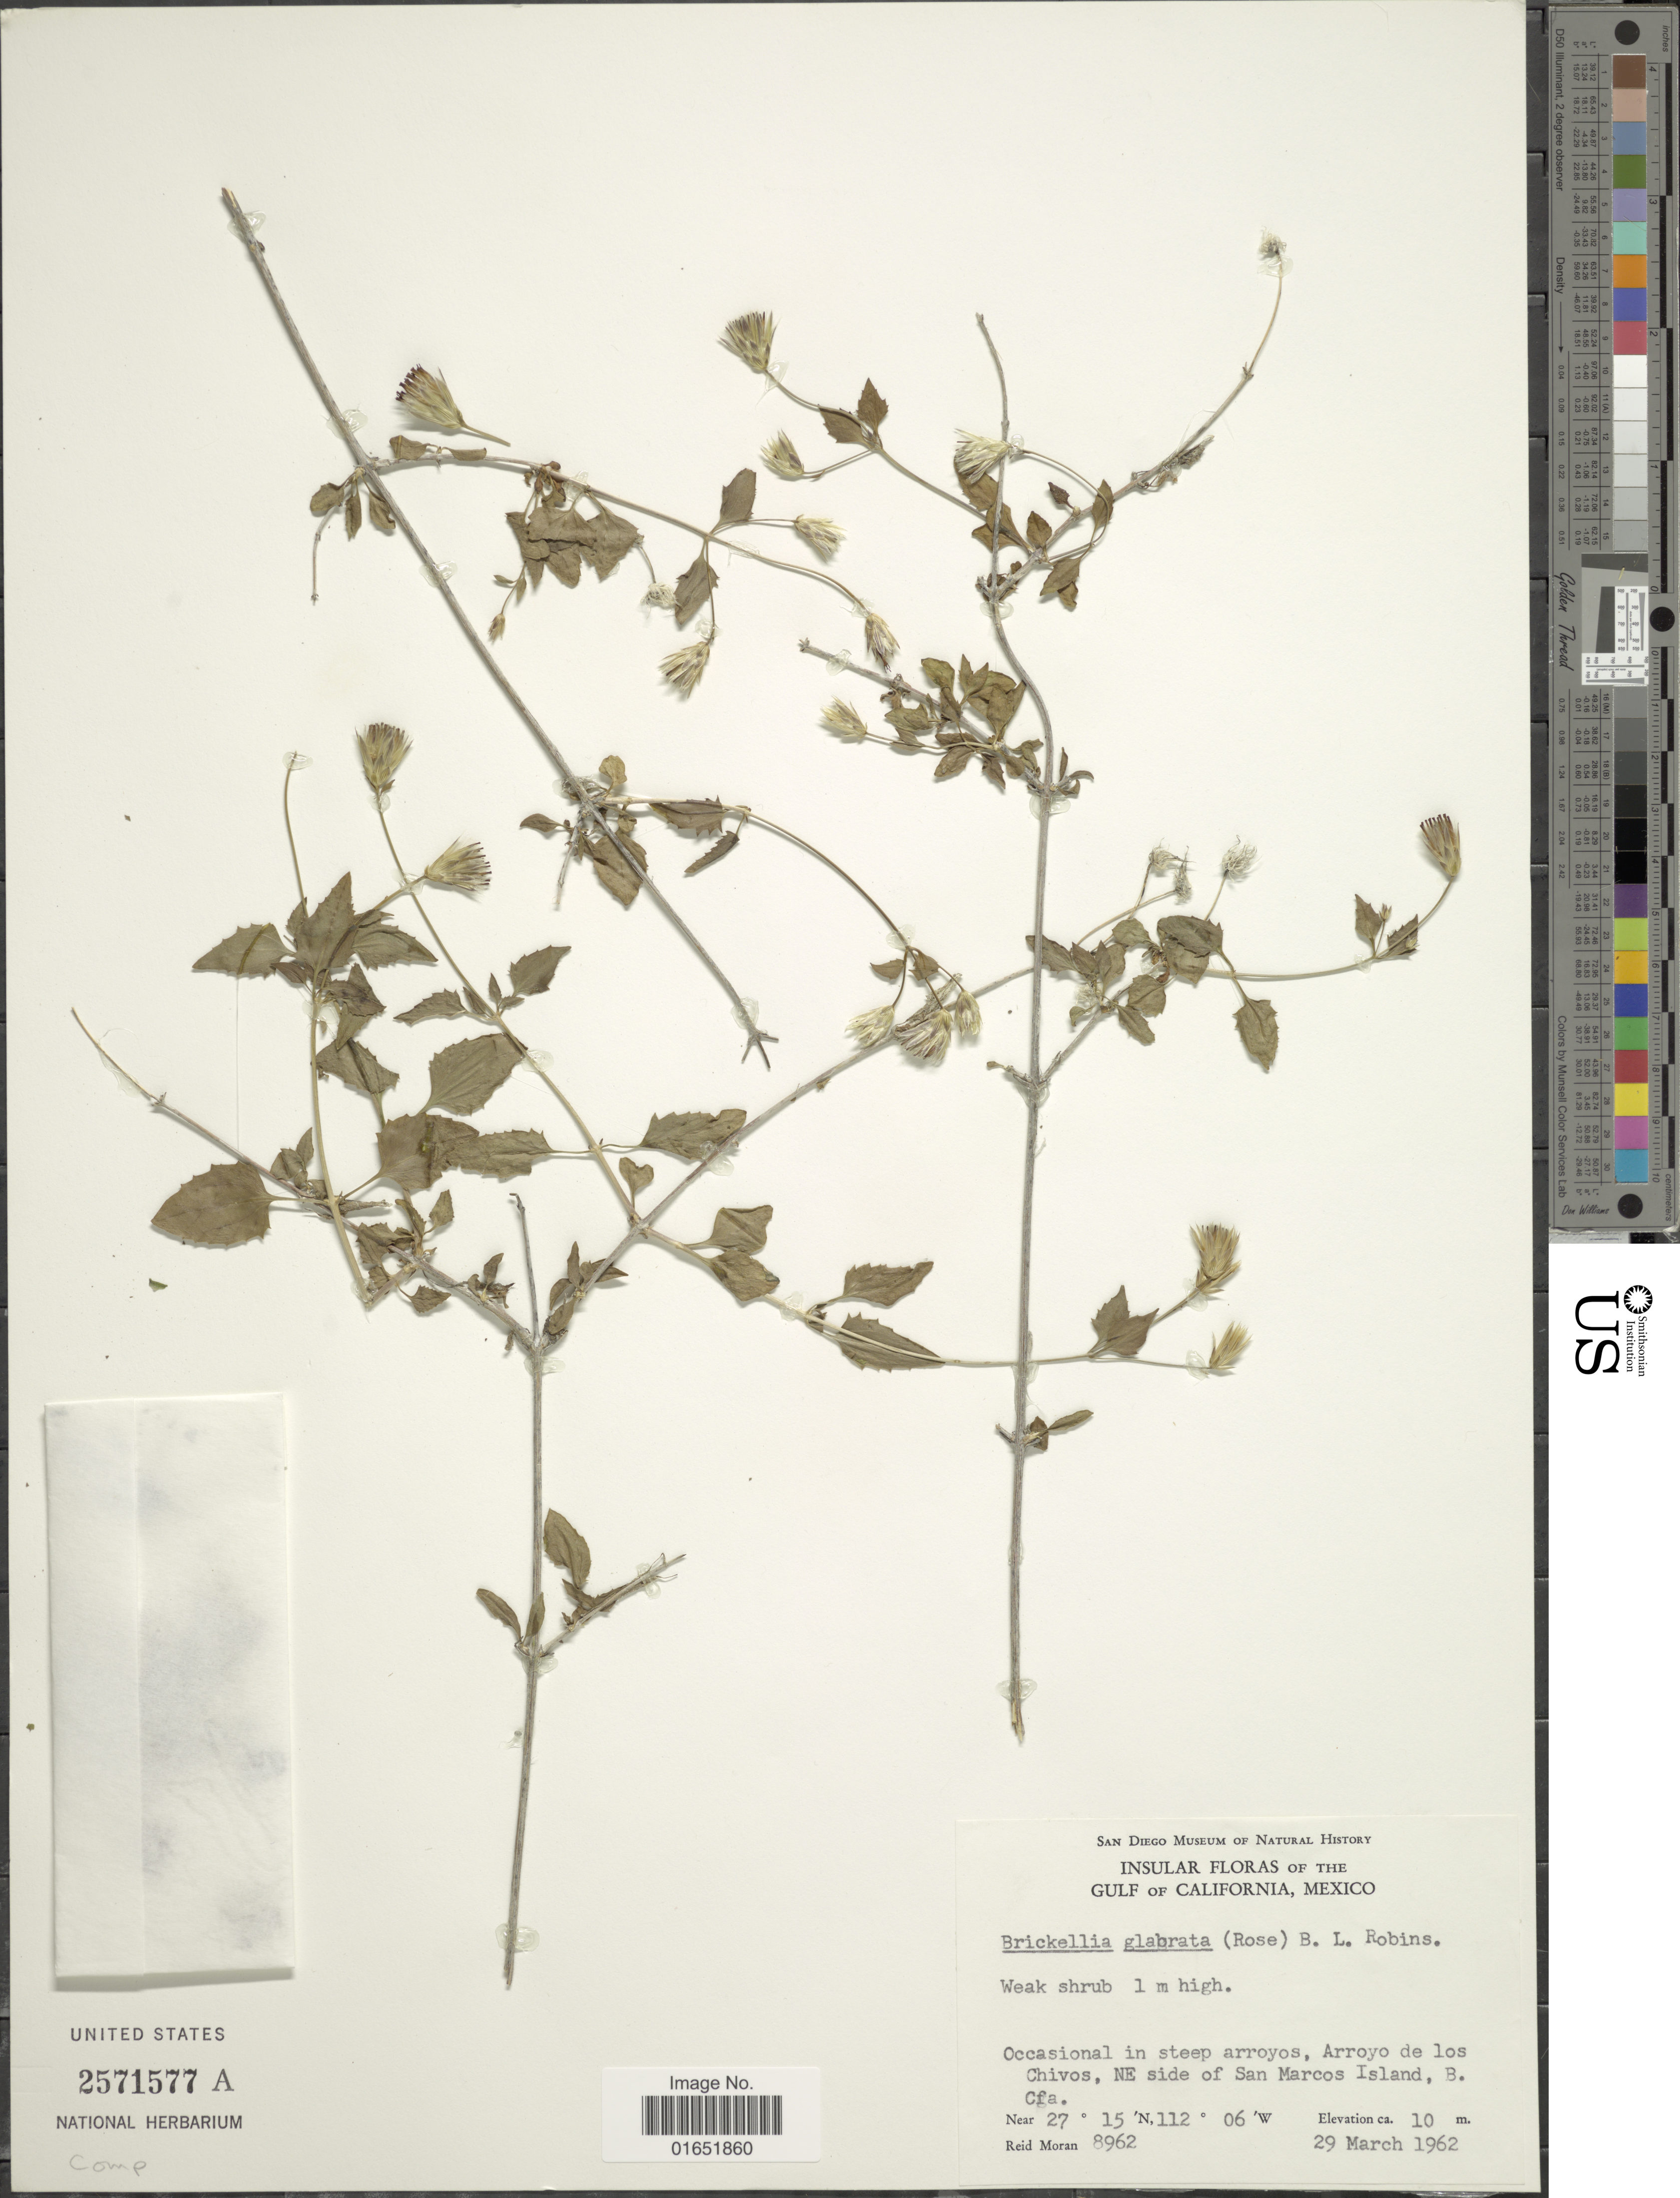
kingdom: Plantae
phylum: Tracheophyta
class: Magnoliopsida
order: Asterales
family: Asteraceae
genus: Brickellia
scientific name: Brickellia glabrata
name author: (Rose) B.L. Rob.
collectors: R. V. Moran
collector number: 8962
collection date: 1962-03-29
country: Mexico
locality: Insular Floras of the Gulf of California, Occasional in steep arroyos, Arroyo de los Chivos, NE side of San Marcos Island, B. Cfa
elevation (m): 10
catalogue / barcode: US 2571577A